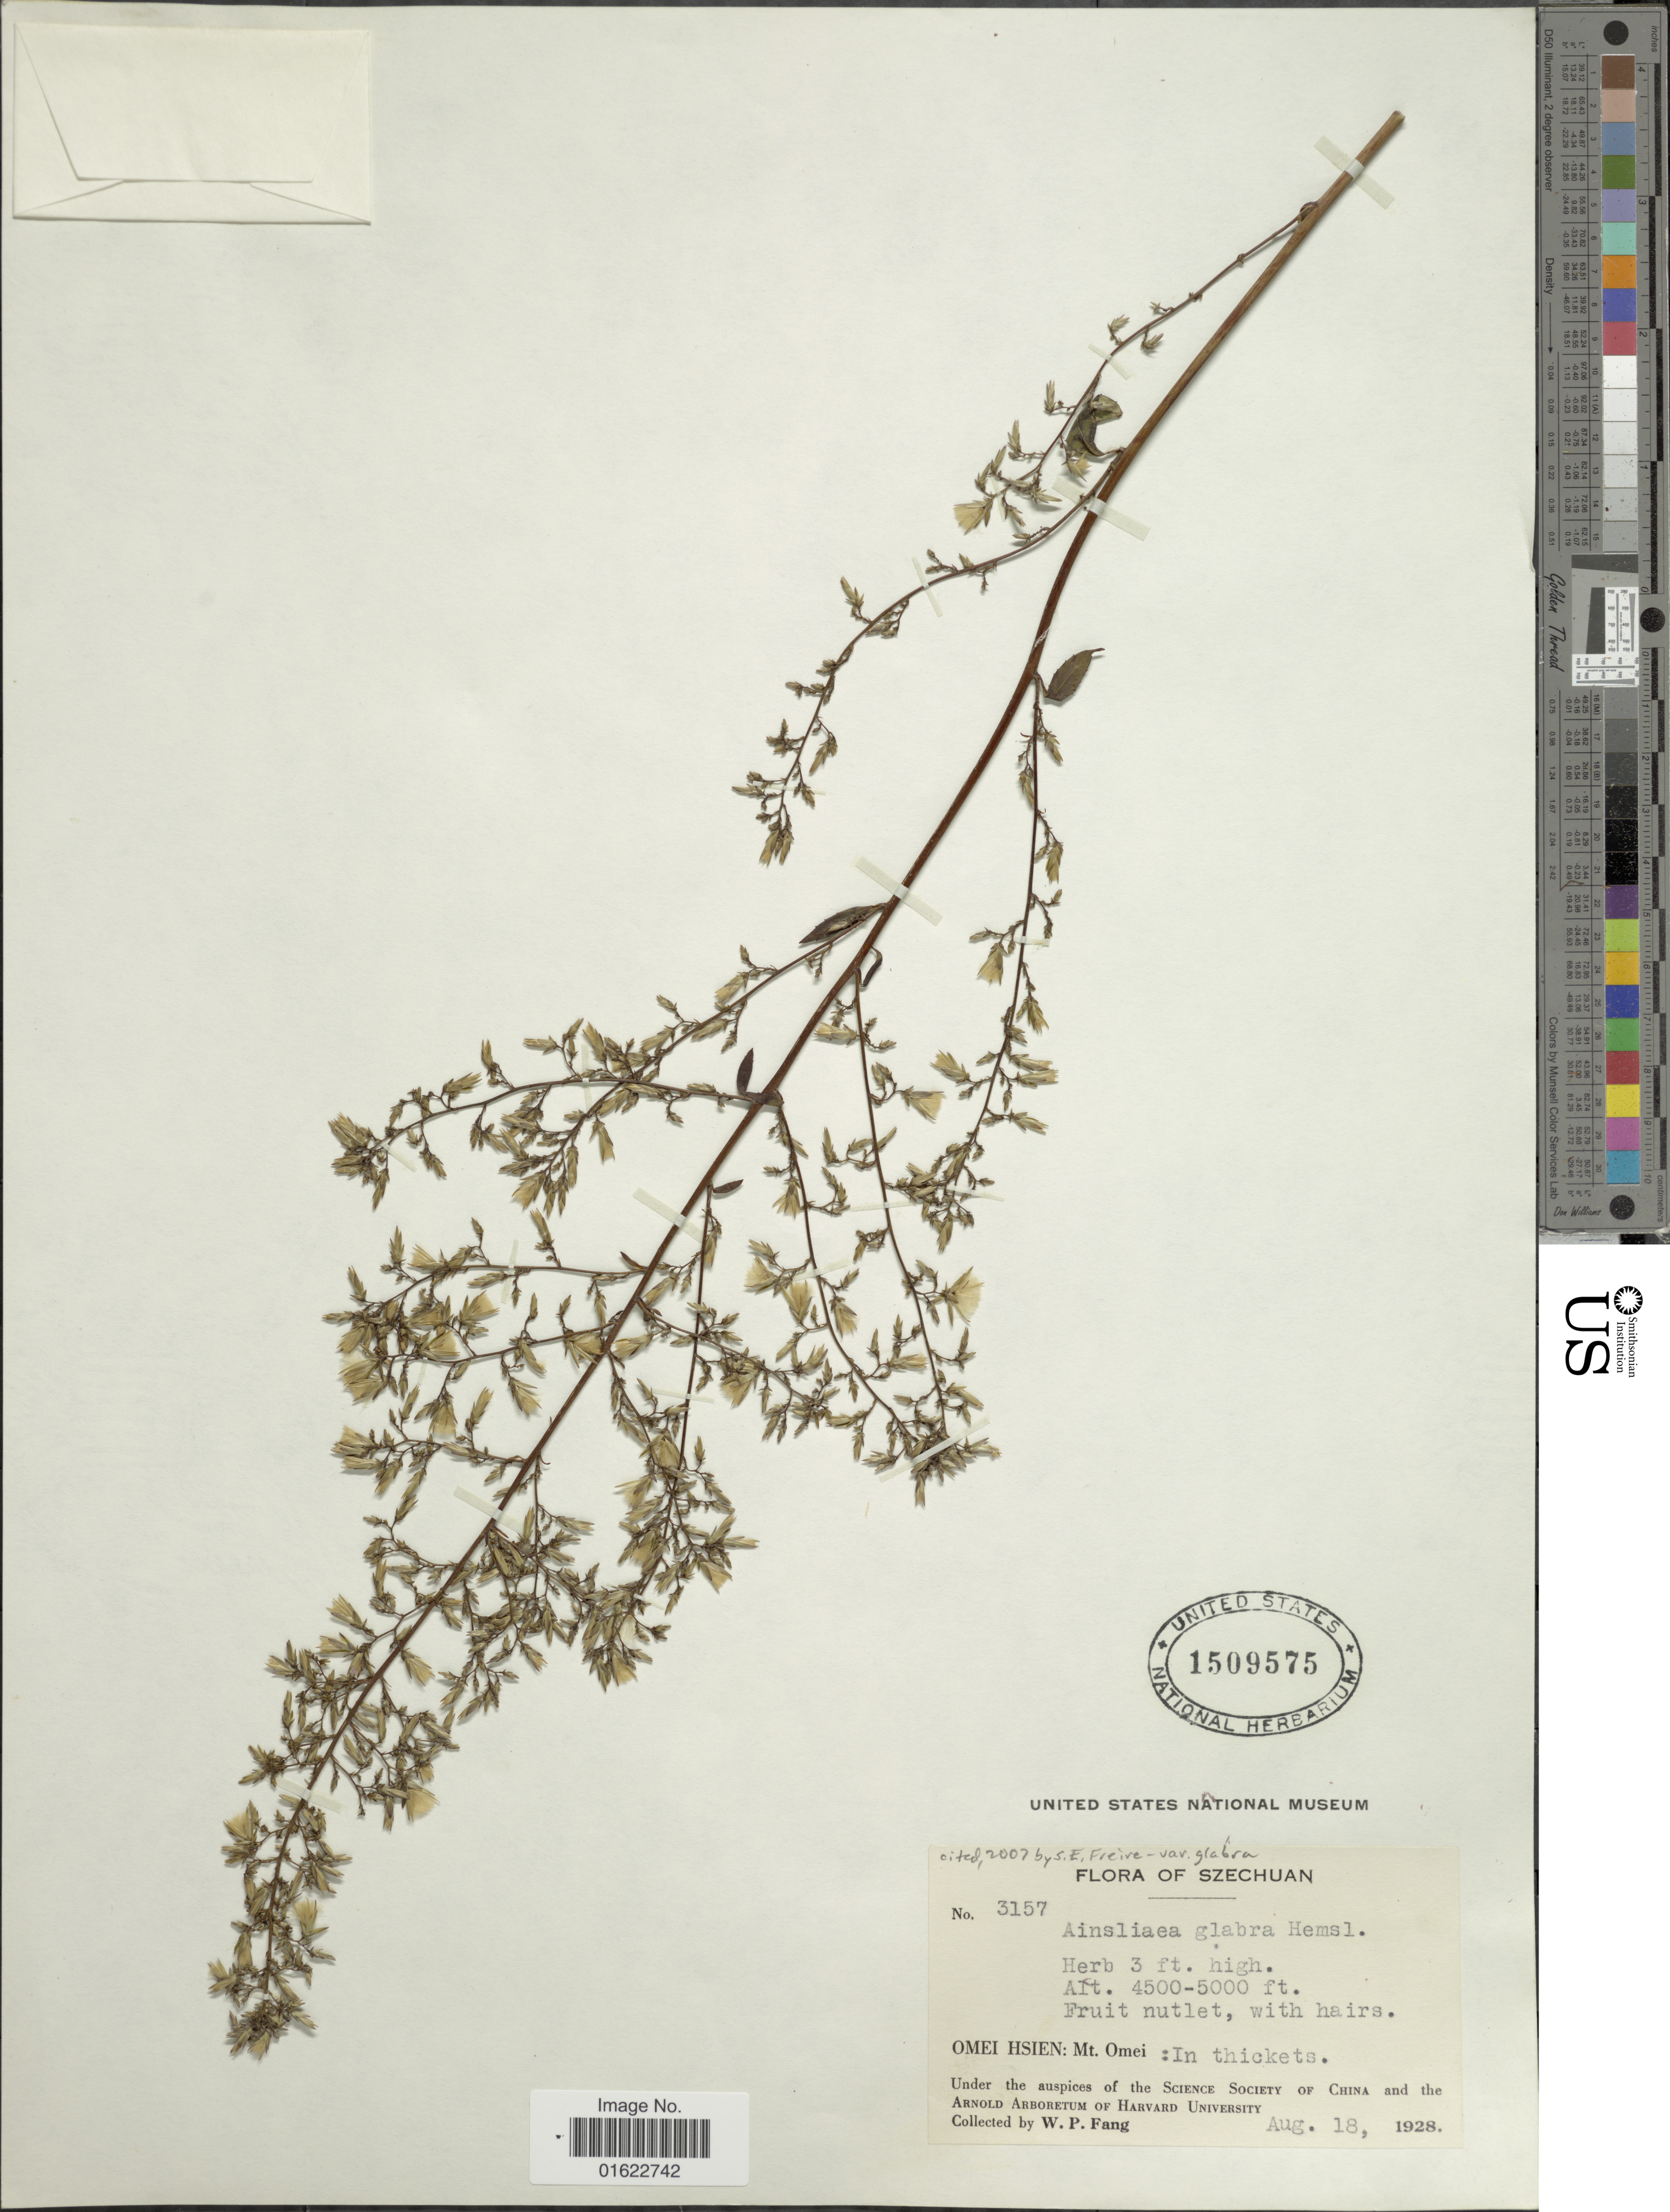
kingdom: Plantae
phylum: Tracheophyta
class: Magnoliopsida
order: Asterales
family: Asteraceae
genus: Ainsliaea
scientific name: Ainsliaea glabra var. glabra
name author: Hemsl.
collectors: W. P. Fang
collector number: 3157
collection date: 1928-08-18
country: China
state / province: Sichuan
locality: Szechuan, Omei Hsien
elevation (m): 1372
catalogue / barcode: US 1509575